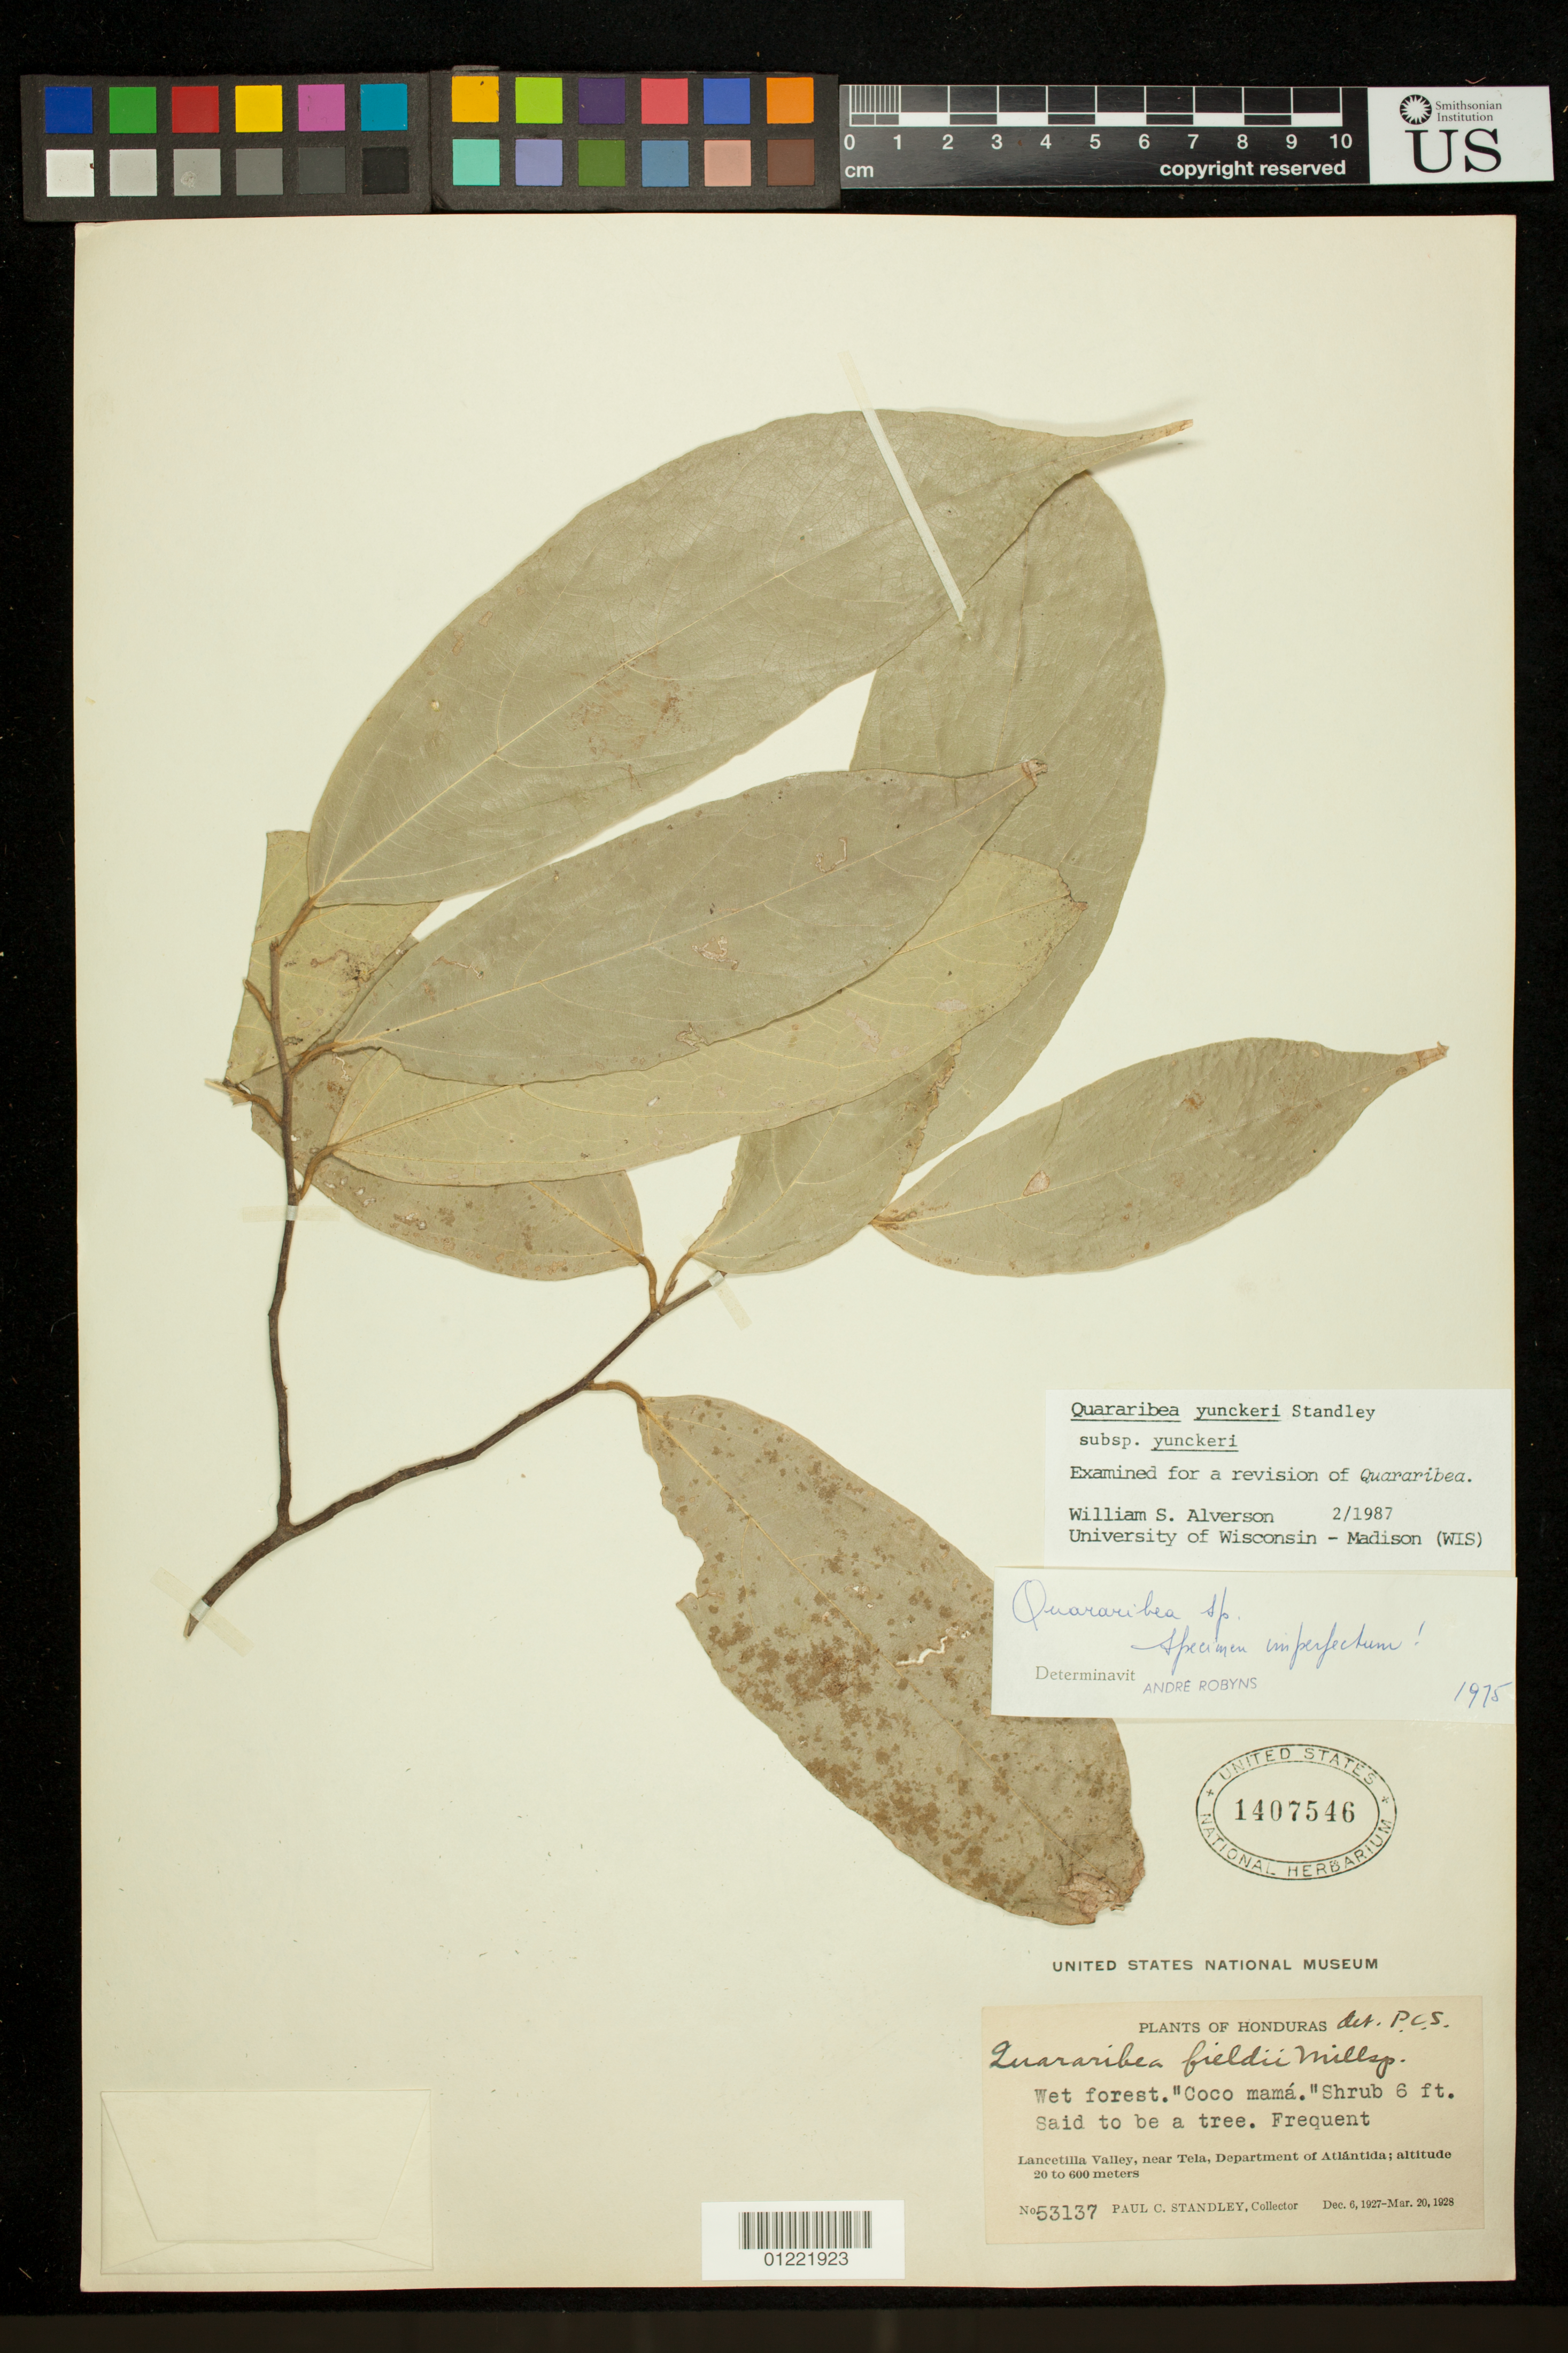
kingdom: Plantae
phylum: Tracheophyta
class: Magnoliopsida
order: Malvales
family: Malvaceae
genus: Quararibea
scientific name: Quararibea yunckeri subsp. yunckeri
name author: Standl.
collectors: P. C. Standley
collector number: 53137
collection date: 1927-12-06/1928-03-20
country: Honduras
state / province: Atlántida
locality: Lancetilla Valley, near Tela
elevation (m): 20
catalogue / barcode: US 1407546